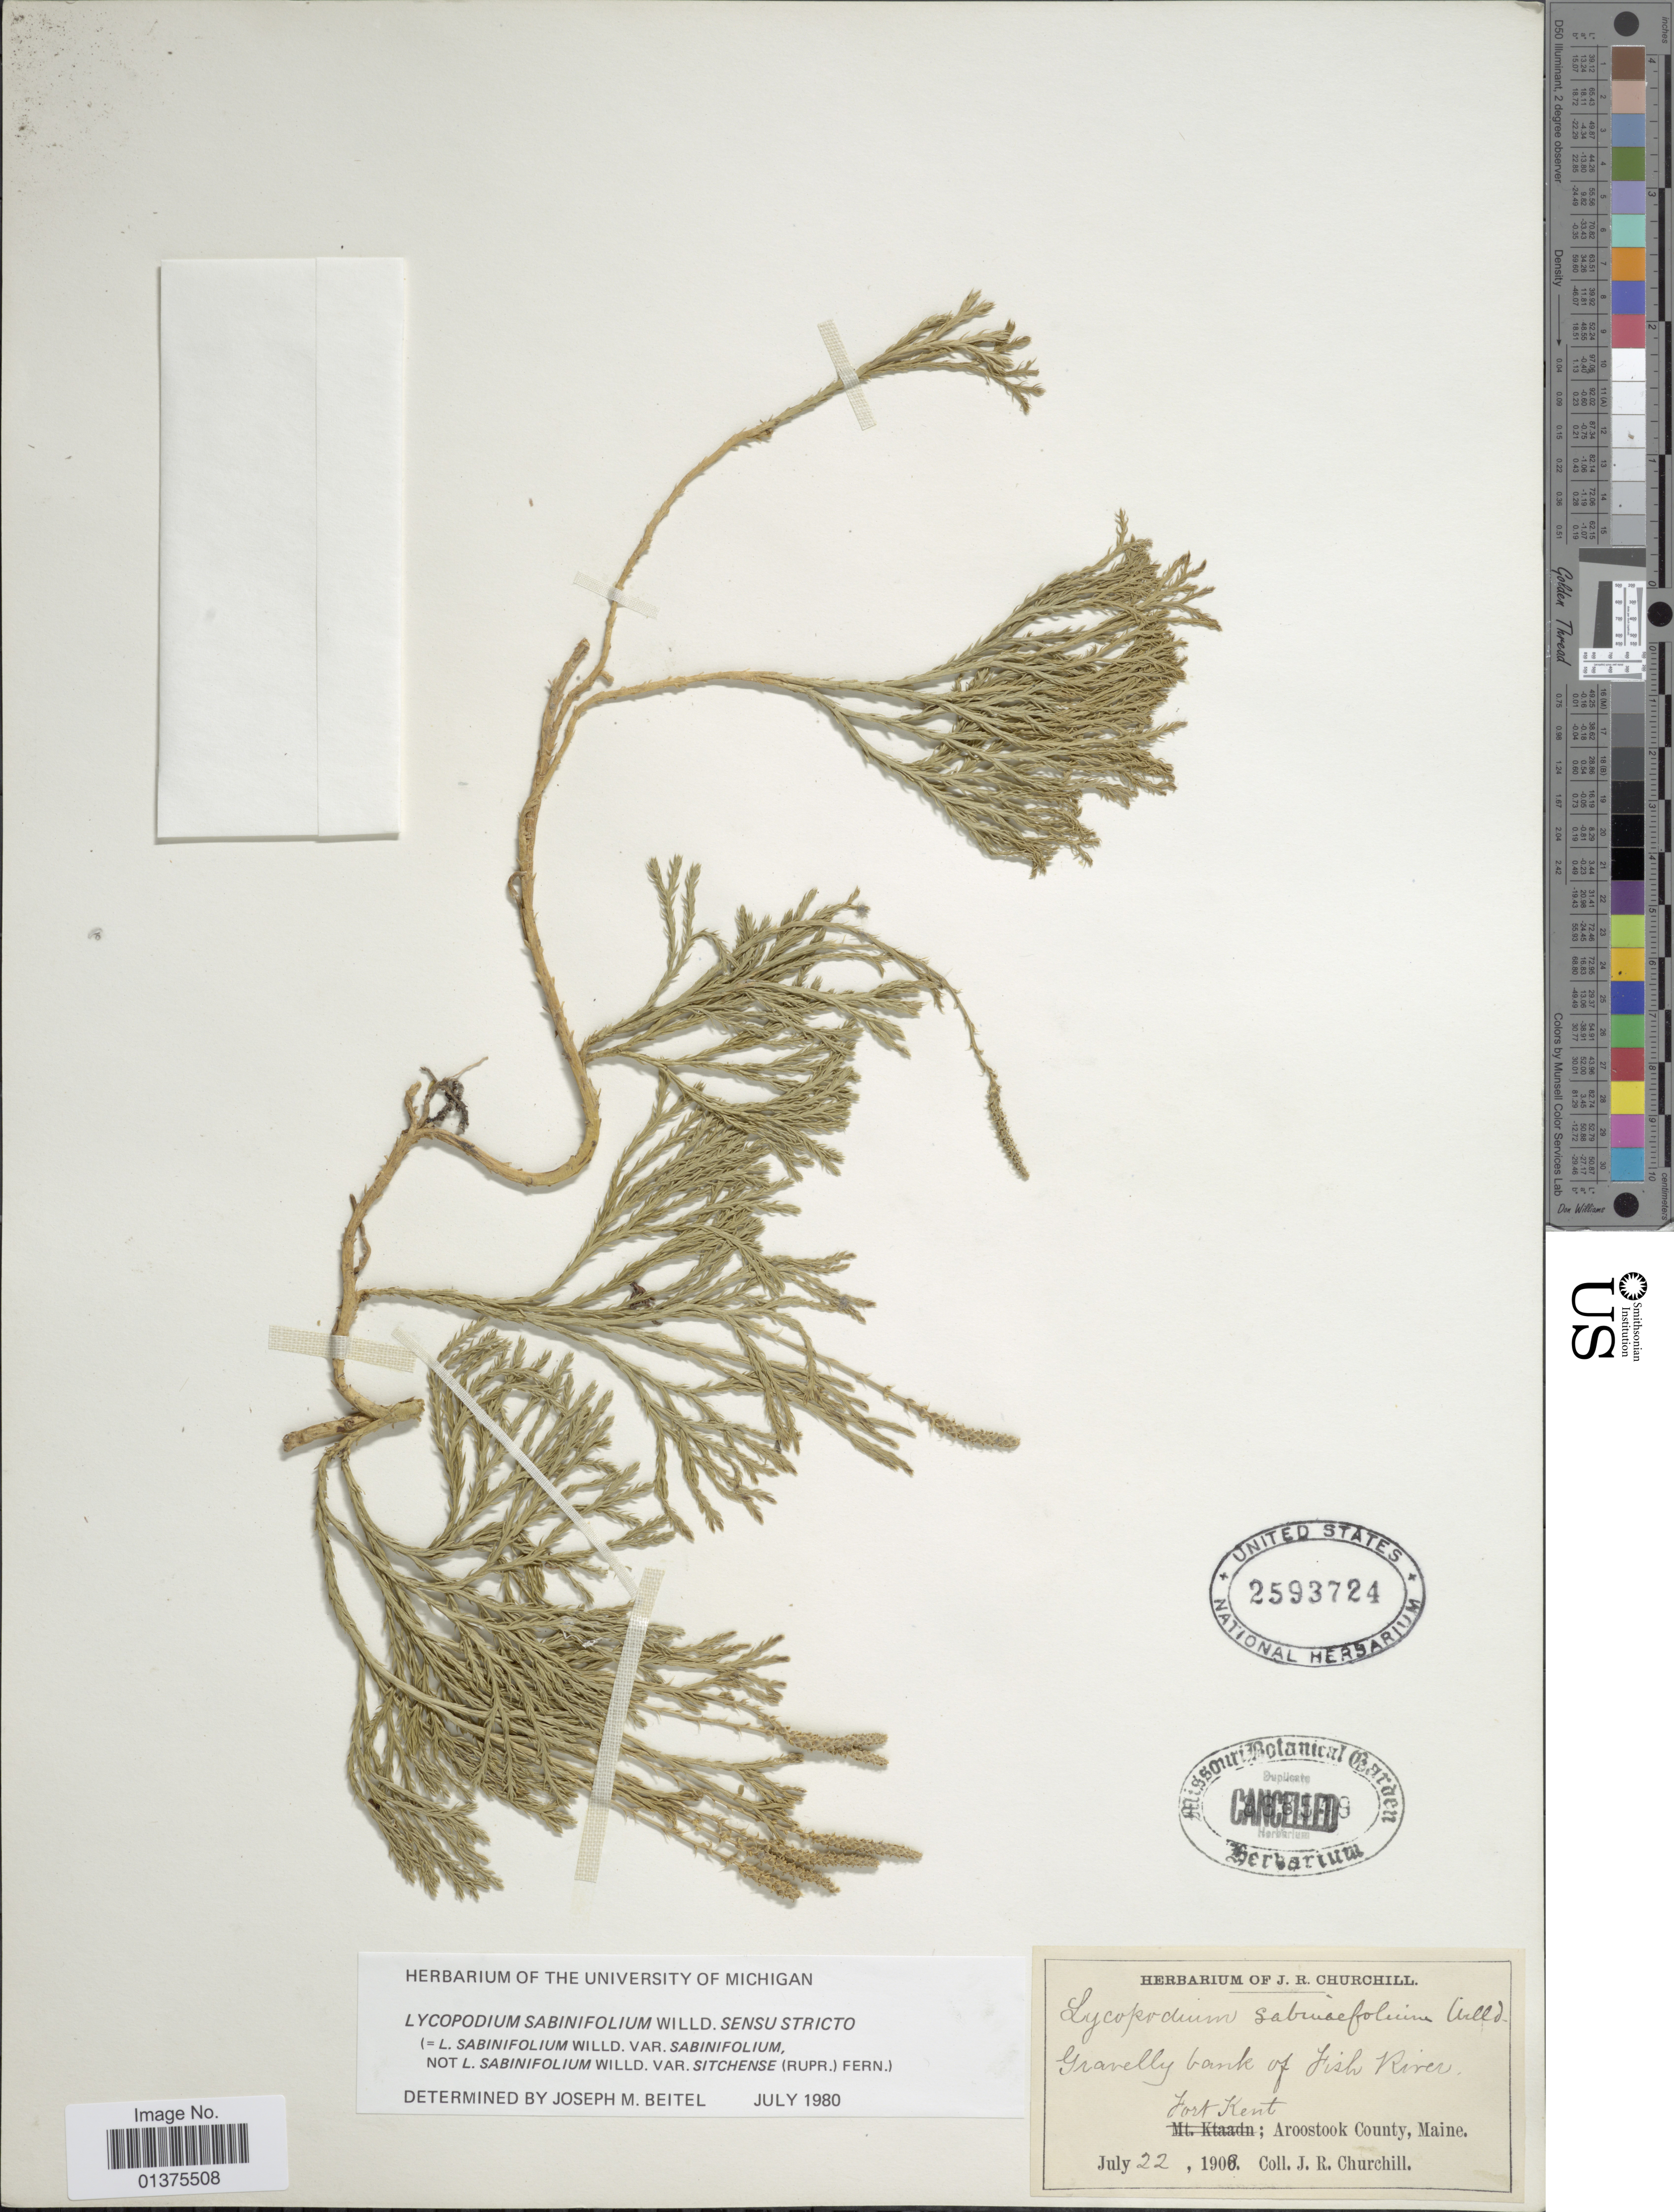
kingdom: Plantae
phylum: Tracheophyta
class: Lycopodiopsida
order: Lycopodiales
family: Lycopodiaceae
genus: Diphasiastrum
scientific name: Diphasiastrum x sabinifolium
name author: (Willd.) Holub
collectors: J. Churchill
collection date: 1908-07-22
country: United States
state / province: Maine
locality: Fort Kent, Aroostook County, Gravelly bank of Fish River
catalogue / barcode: US 2593724